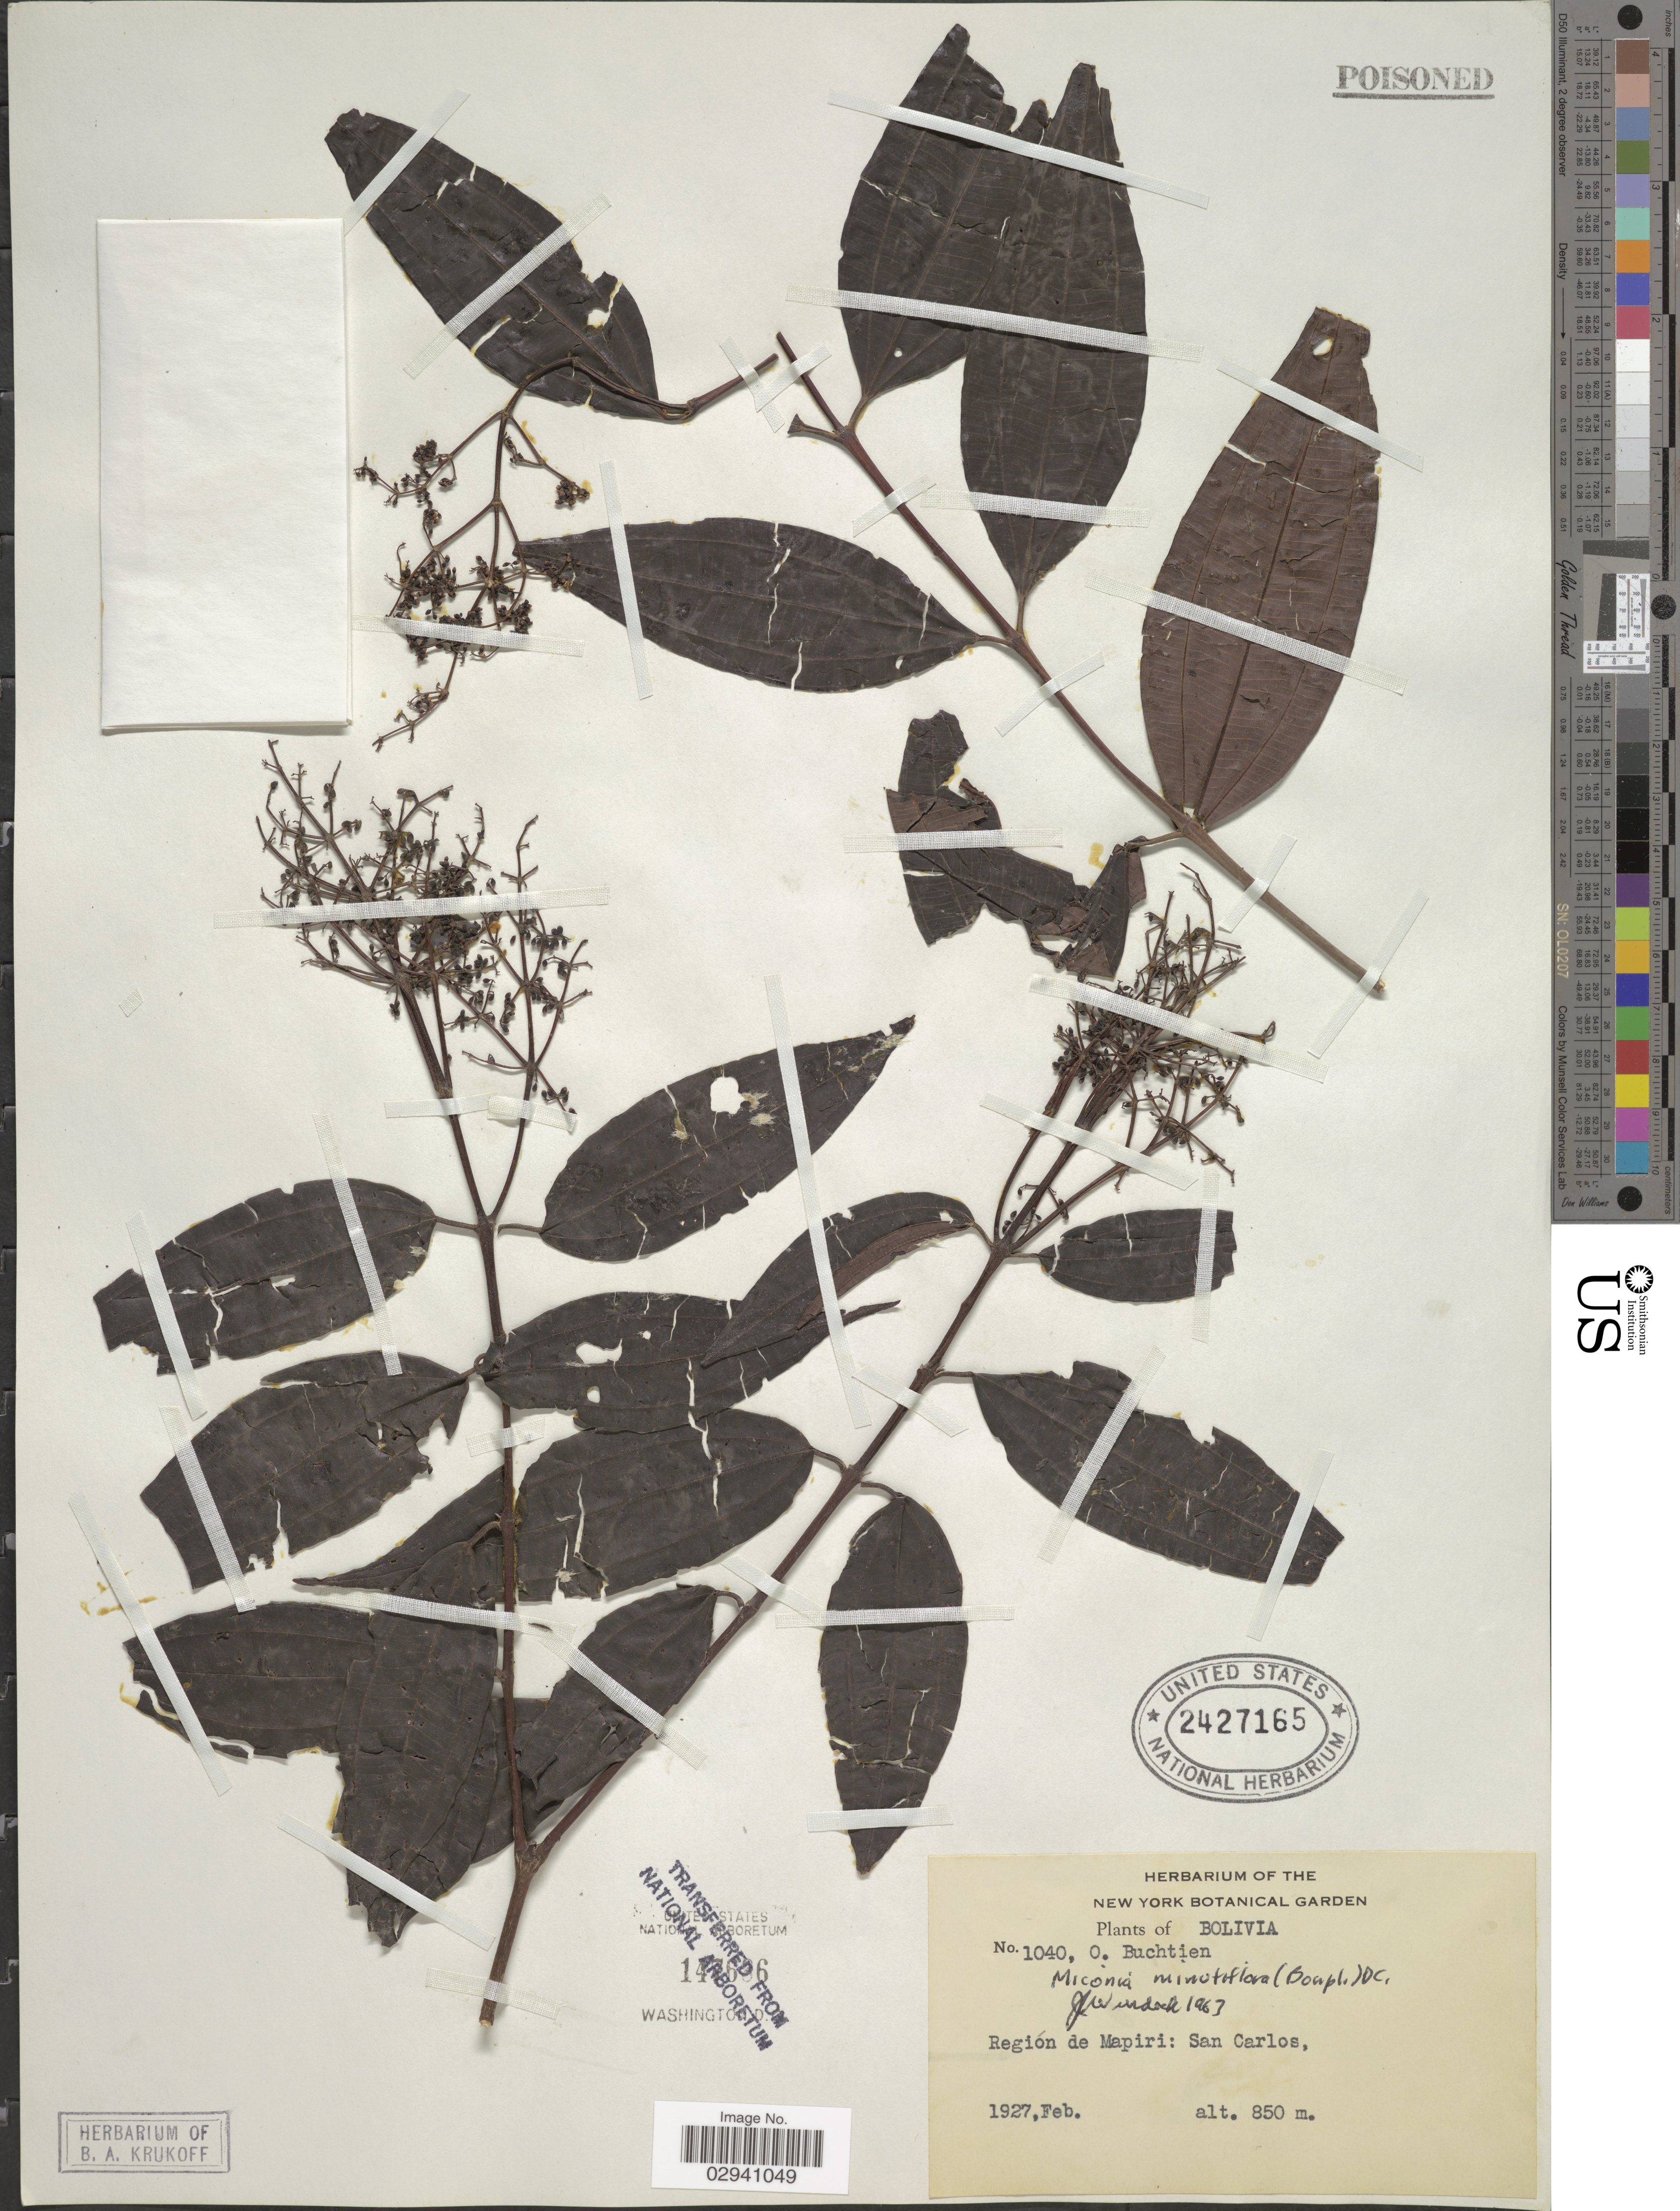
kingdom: Plantae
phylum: Tracheophyta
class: Magnoliopsida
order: Myrtales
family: Melastomataceae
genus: Miconia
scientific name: Miconia minutiflora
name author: (Bonpl.) DC.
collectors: O. Buchtien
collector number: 1040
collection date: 1927-02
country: Bolivia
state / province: La Paz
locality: Región de Mapiri: San Carlos.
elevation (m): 850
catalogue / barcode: US 2427165